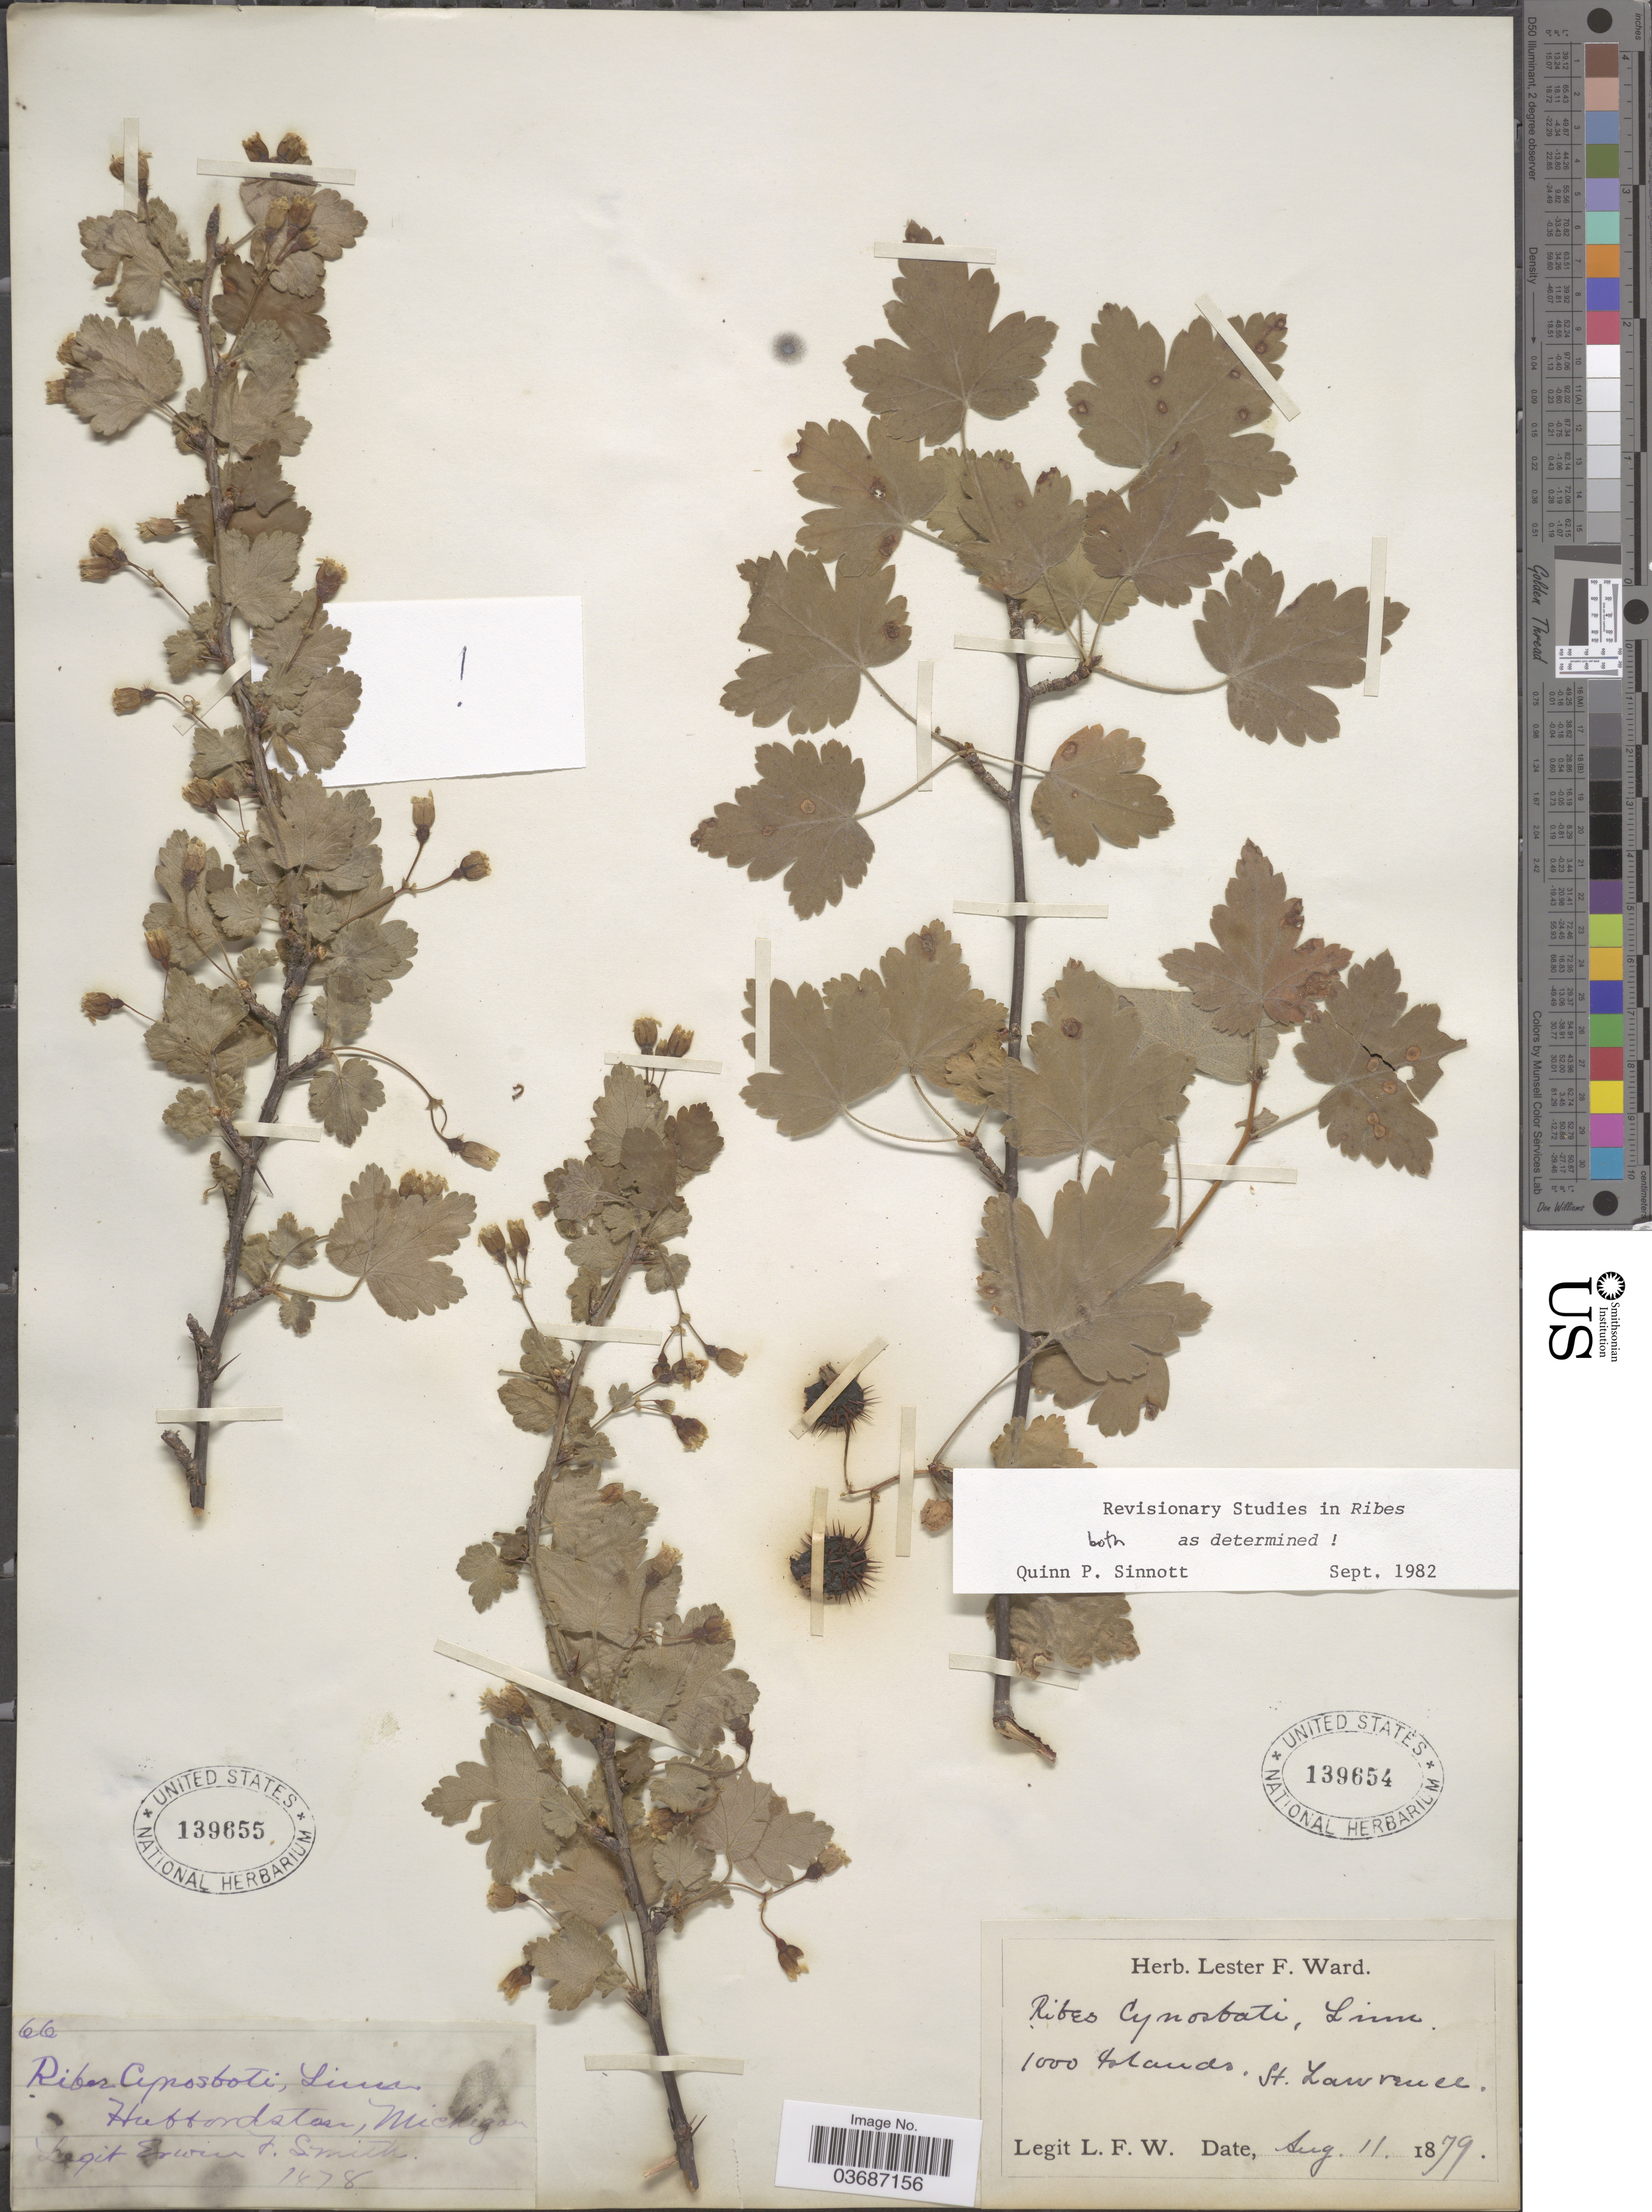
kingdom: Plantae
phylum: Tracheophyta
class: Magnoliopsida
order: Saxifragales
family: Grossulariaceae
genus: Ribes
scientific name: Ribes cynosbati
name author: L.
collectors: E. F. Smith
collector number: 66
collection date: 1878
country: United States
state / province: Michigan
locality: Hubbardston.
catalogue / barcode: US 139655